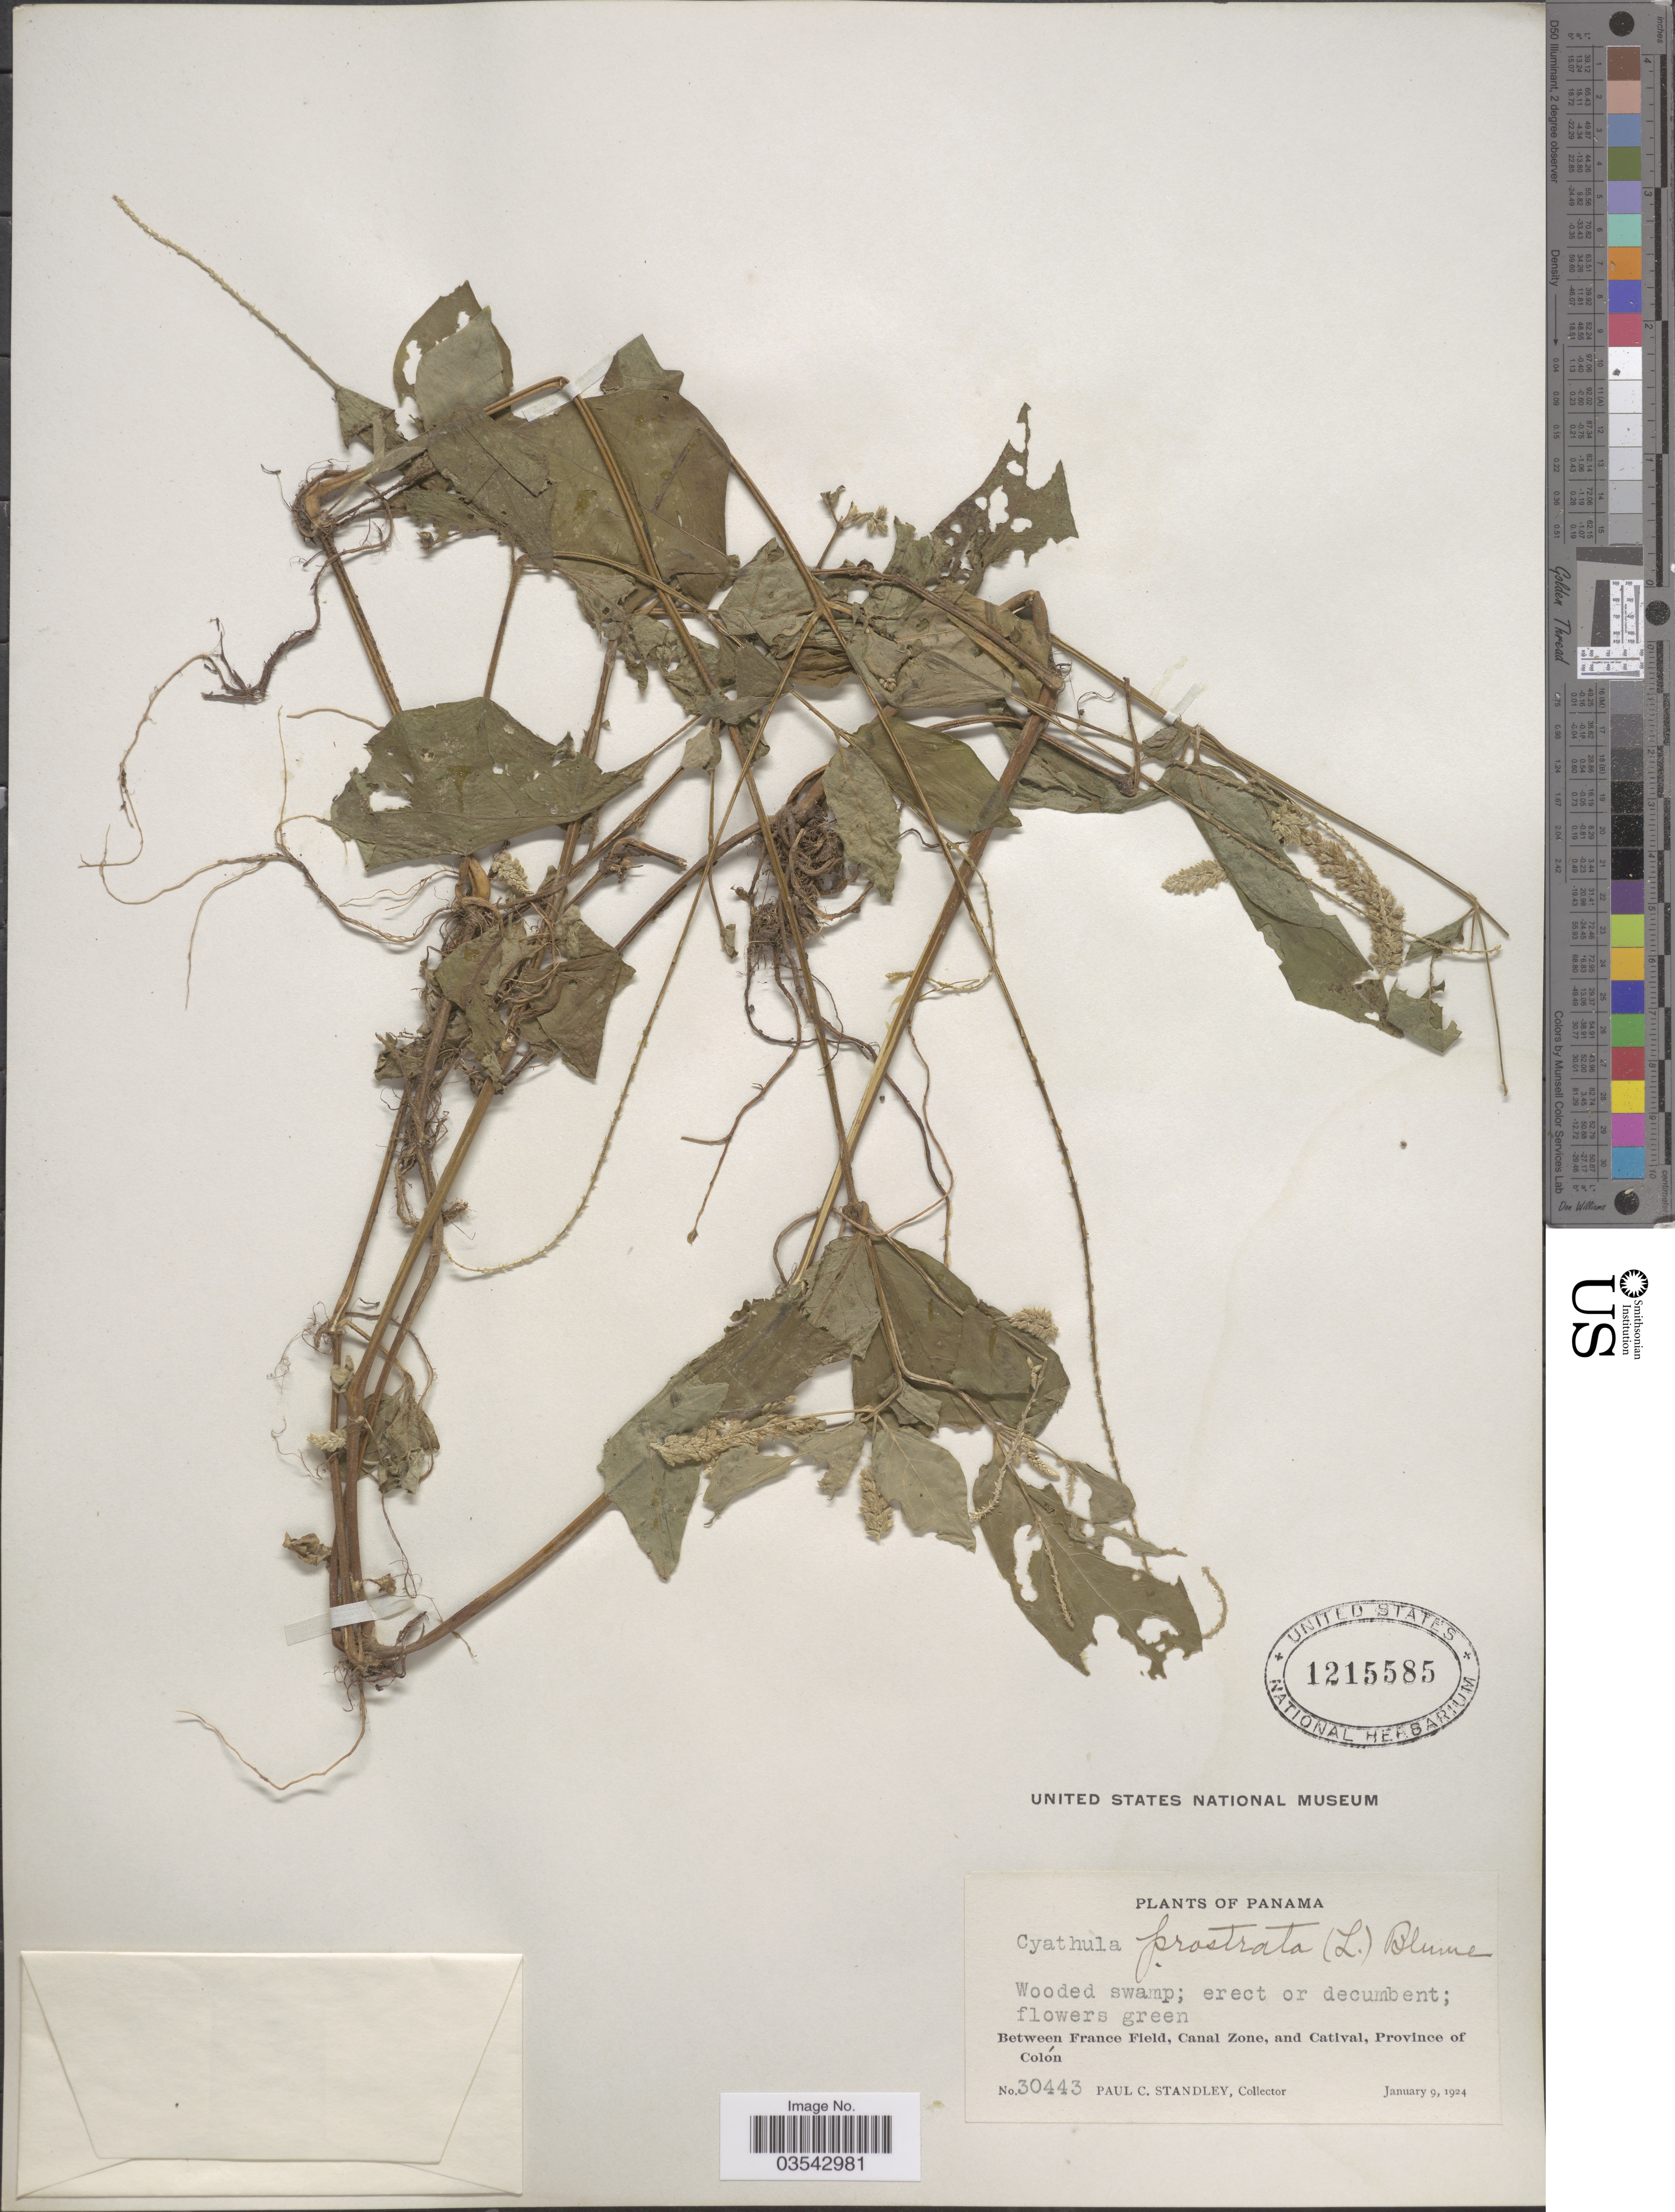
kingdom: Plantae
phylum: Tracheophyta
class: Magnoliopsida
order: Caryophyllales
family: Amaranthaceae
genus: Cyathula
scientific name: Cyathula prostrata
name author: (L.) Blume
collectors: P. C. Standley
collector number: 30443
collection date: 1924-01-09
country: Panama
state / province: Colón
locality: Between France Field, Canal Zone, and Catival.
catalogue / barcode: US 1215585